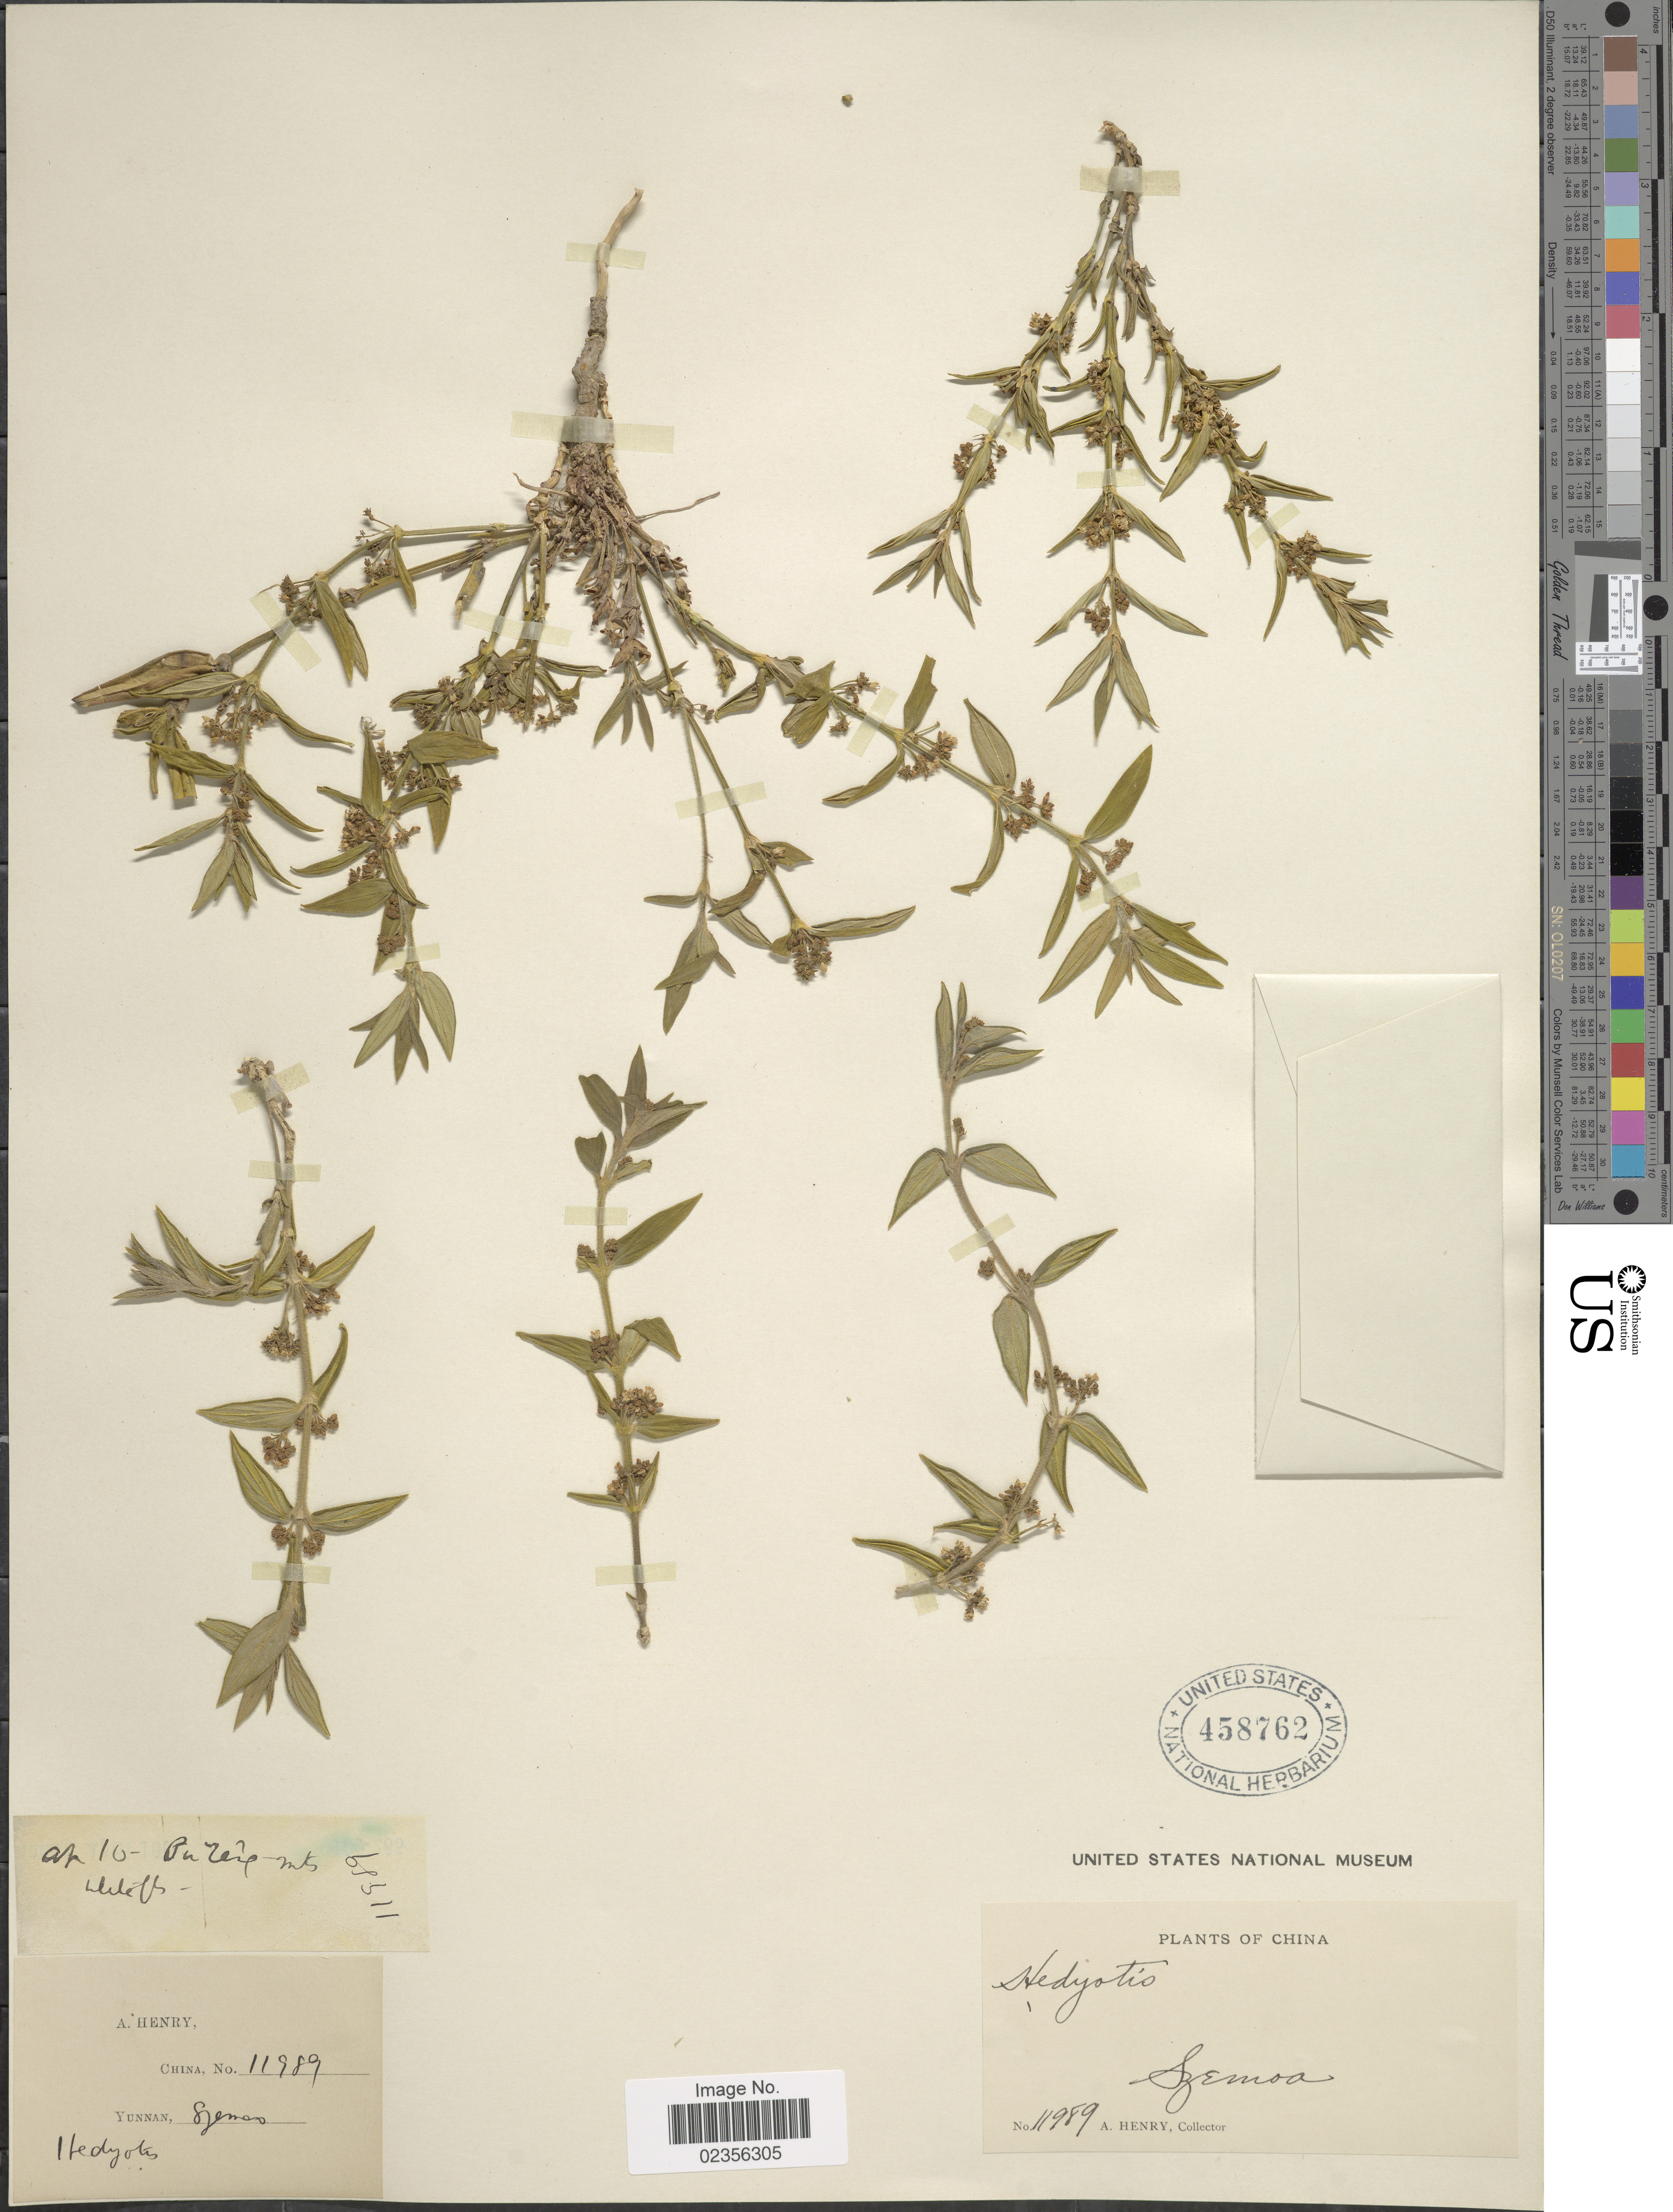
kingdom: Plantae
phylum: Tracheophyta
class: Magnoliopsida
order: Gentianales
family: Rubiaceae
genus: Hedyotis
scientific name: Hedyotis sp.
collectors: A. Henry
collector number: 11989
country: China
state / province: Yunnan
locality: China, Yunnan, Sjemeo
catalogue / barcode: US 458762